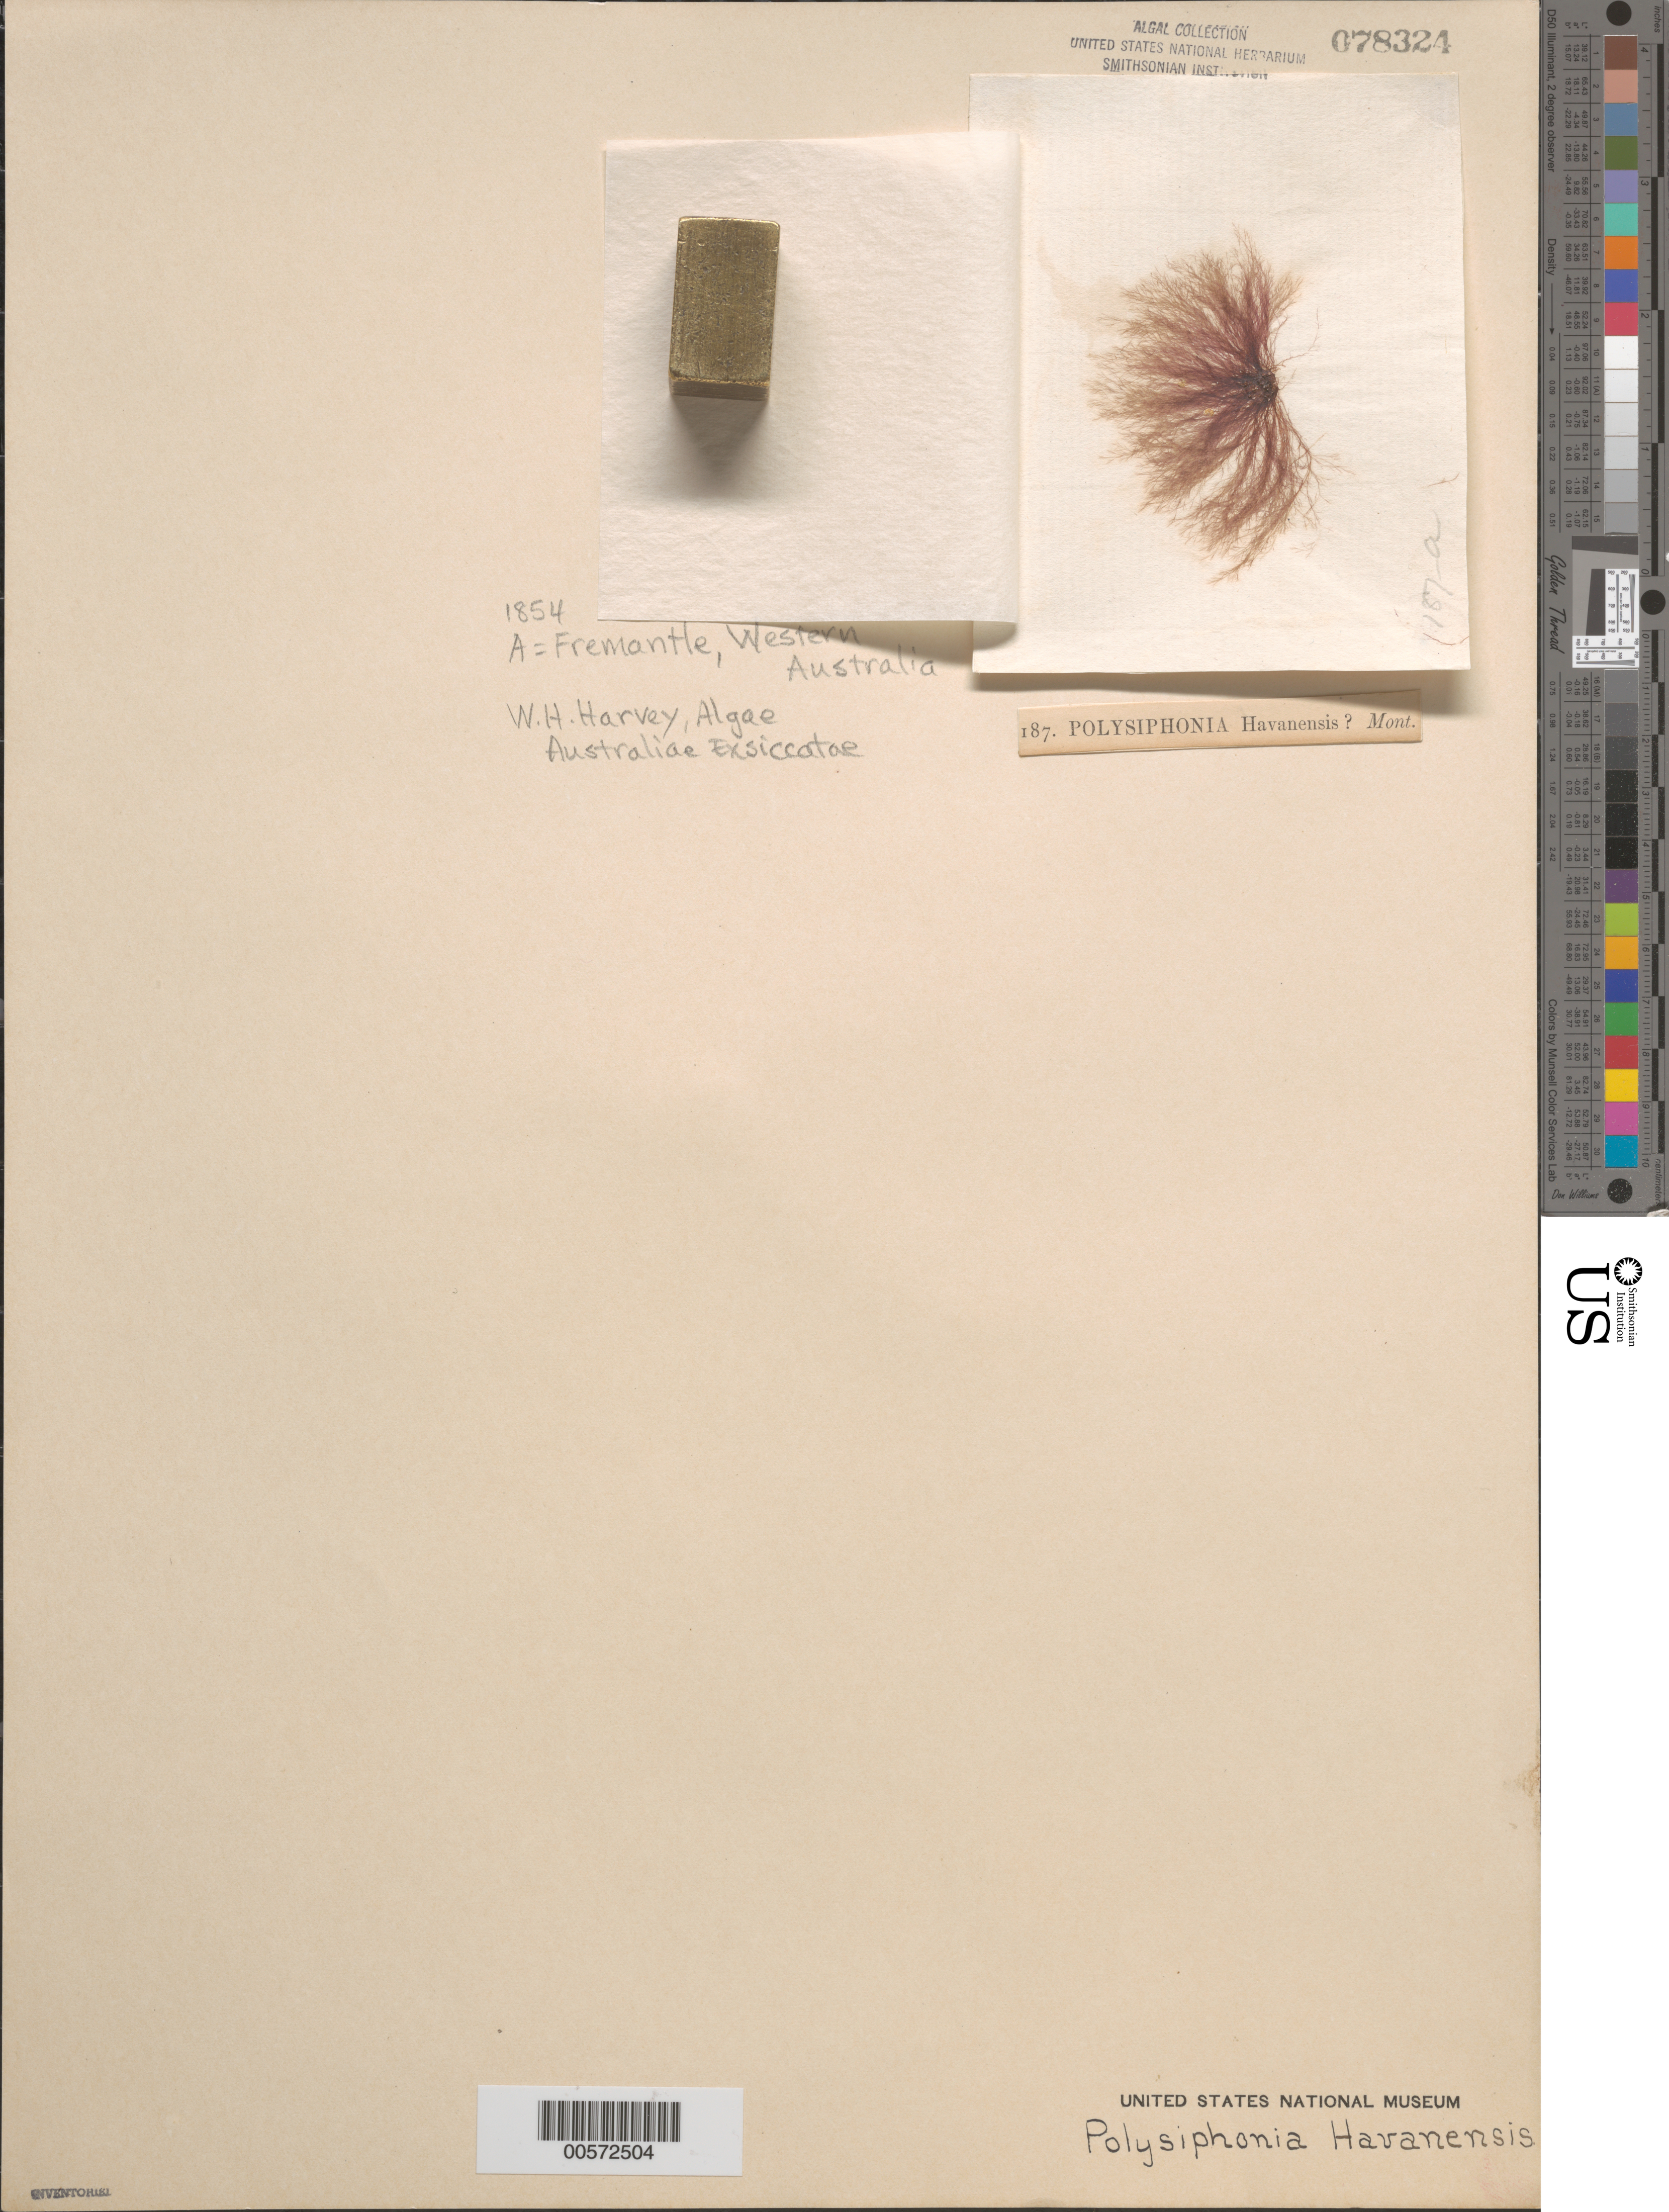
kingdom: Plantae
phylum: Rhodophyta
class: Florideophyceae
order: Ceramiales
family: Rhodomelaceae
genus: Polysiphonia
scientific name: Polysiphonia havanensis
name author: Mont.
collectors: W. Harvey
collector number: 187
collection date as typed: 1854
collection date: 1854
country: Australia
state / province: Western Australia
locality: Fremantle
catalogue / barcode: US 78324